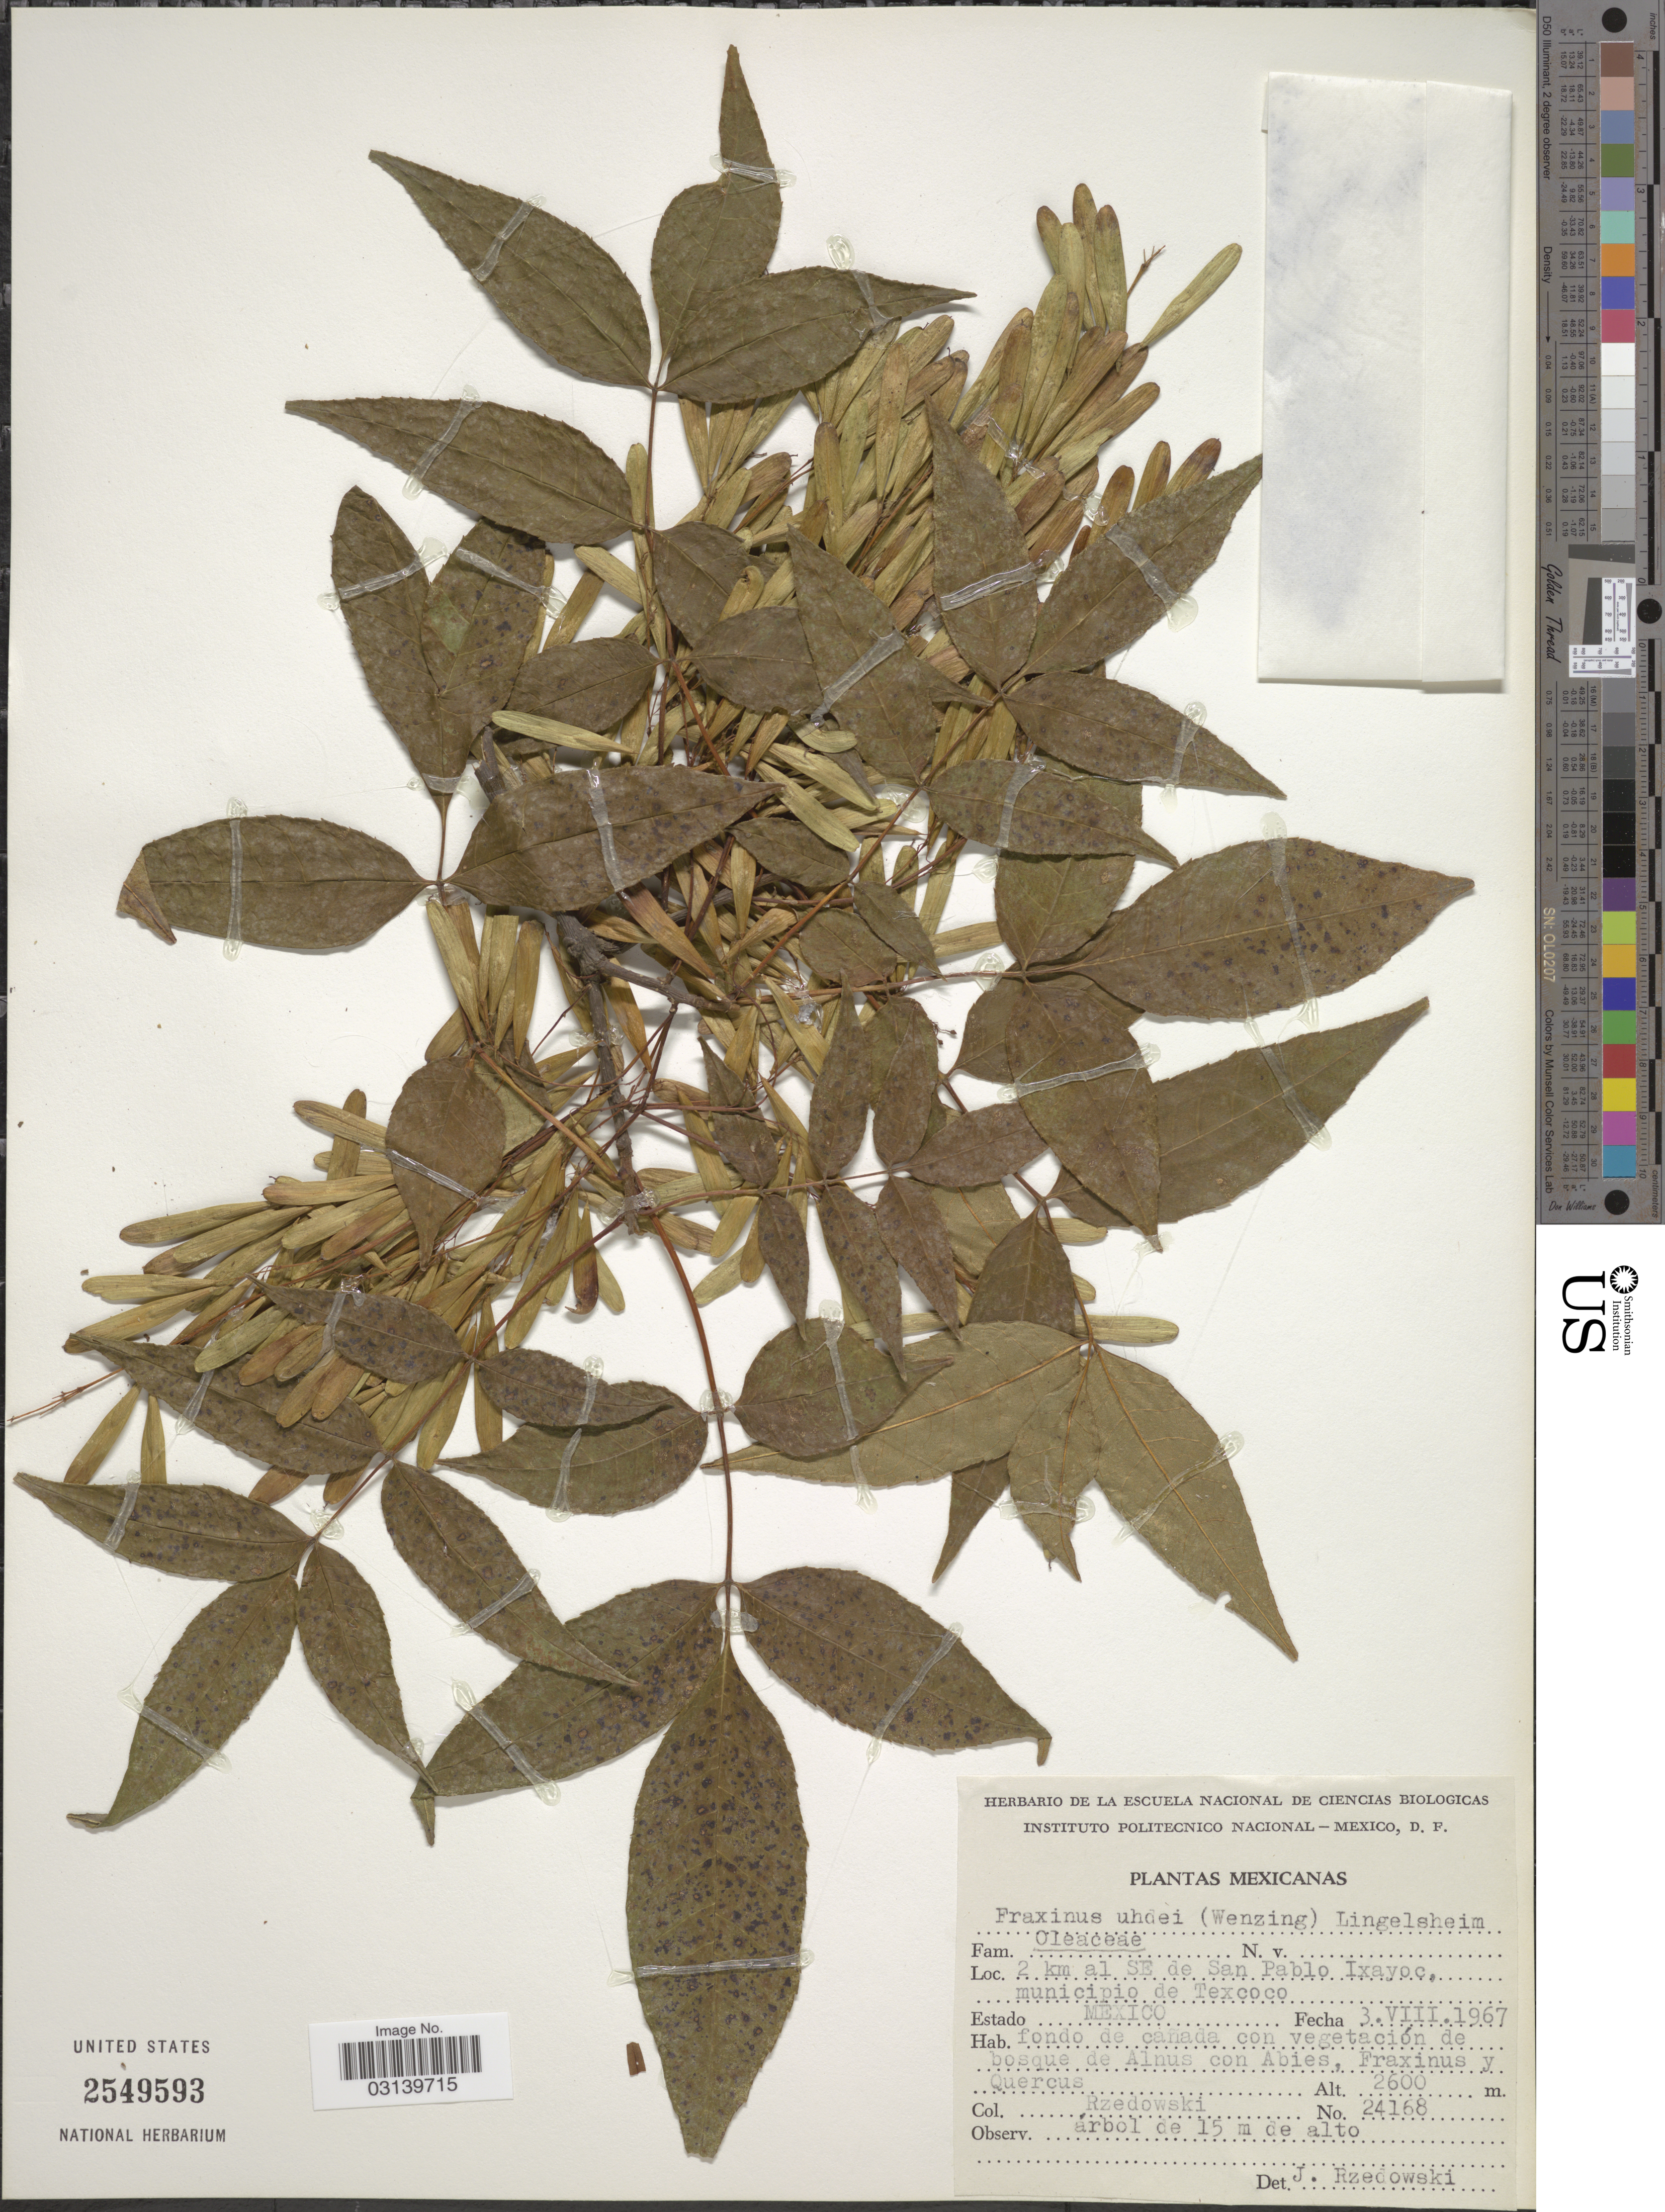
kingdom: Plantae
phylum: Tracheophyta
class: Magnoliopsida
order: Lamiales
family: Oleaceae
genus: Fraxinus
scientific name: Fraxinus uhdei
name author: (Wenz.) Lingelsh.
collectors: Rzedowski, --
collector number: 24168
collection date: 1967-08-03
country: Mexico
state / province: México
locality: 2 km al SE de San Pablo Ixayoc, municipio de Texcoco.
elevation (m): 2600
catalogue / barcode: US 2549593